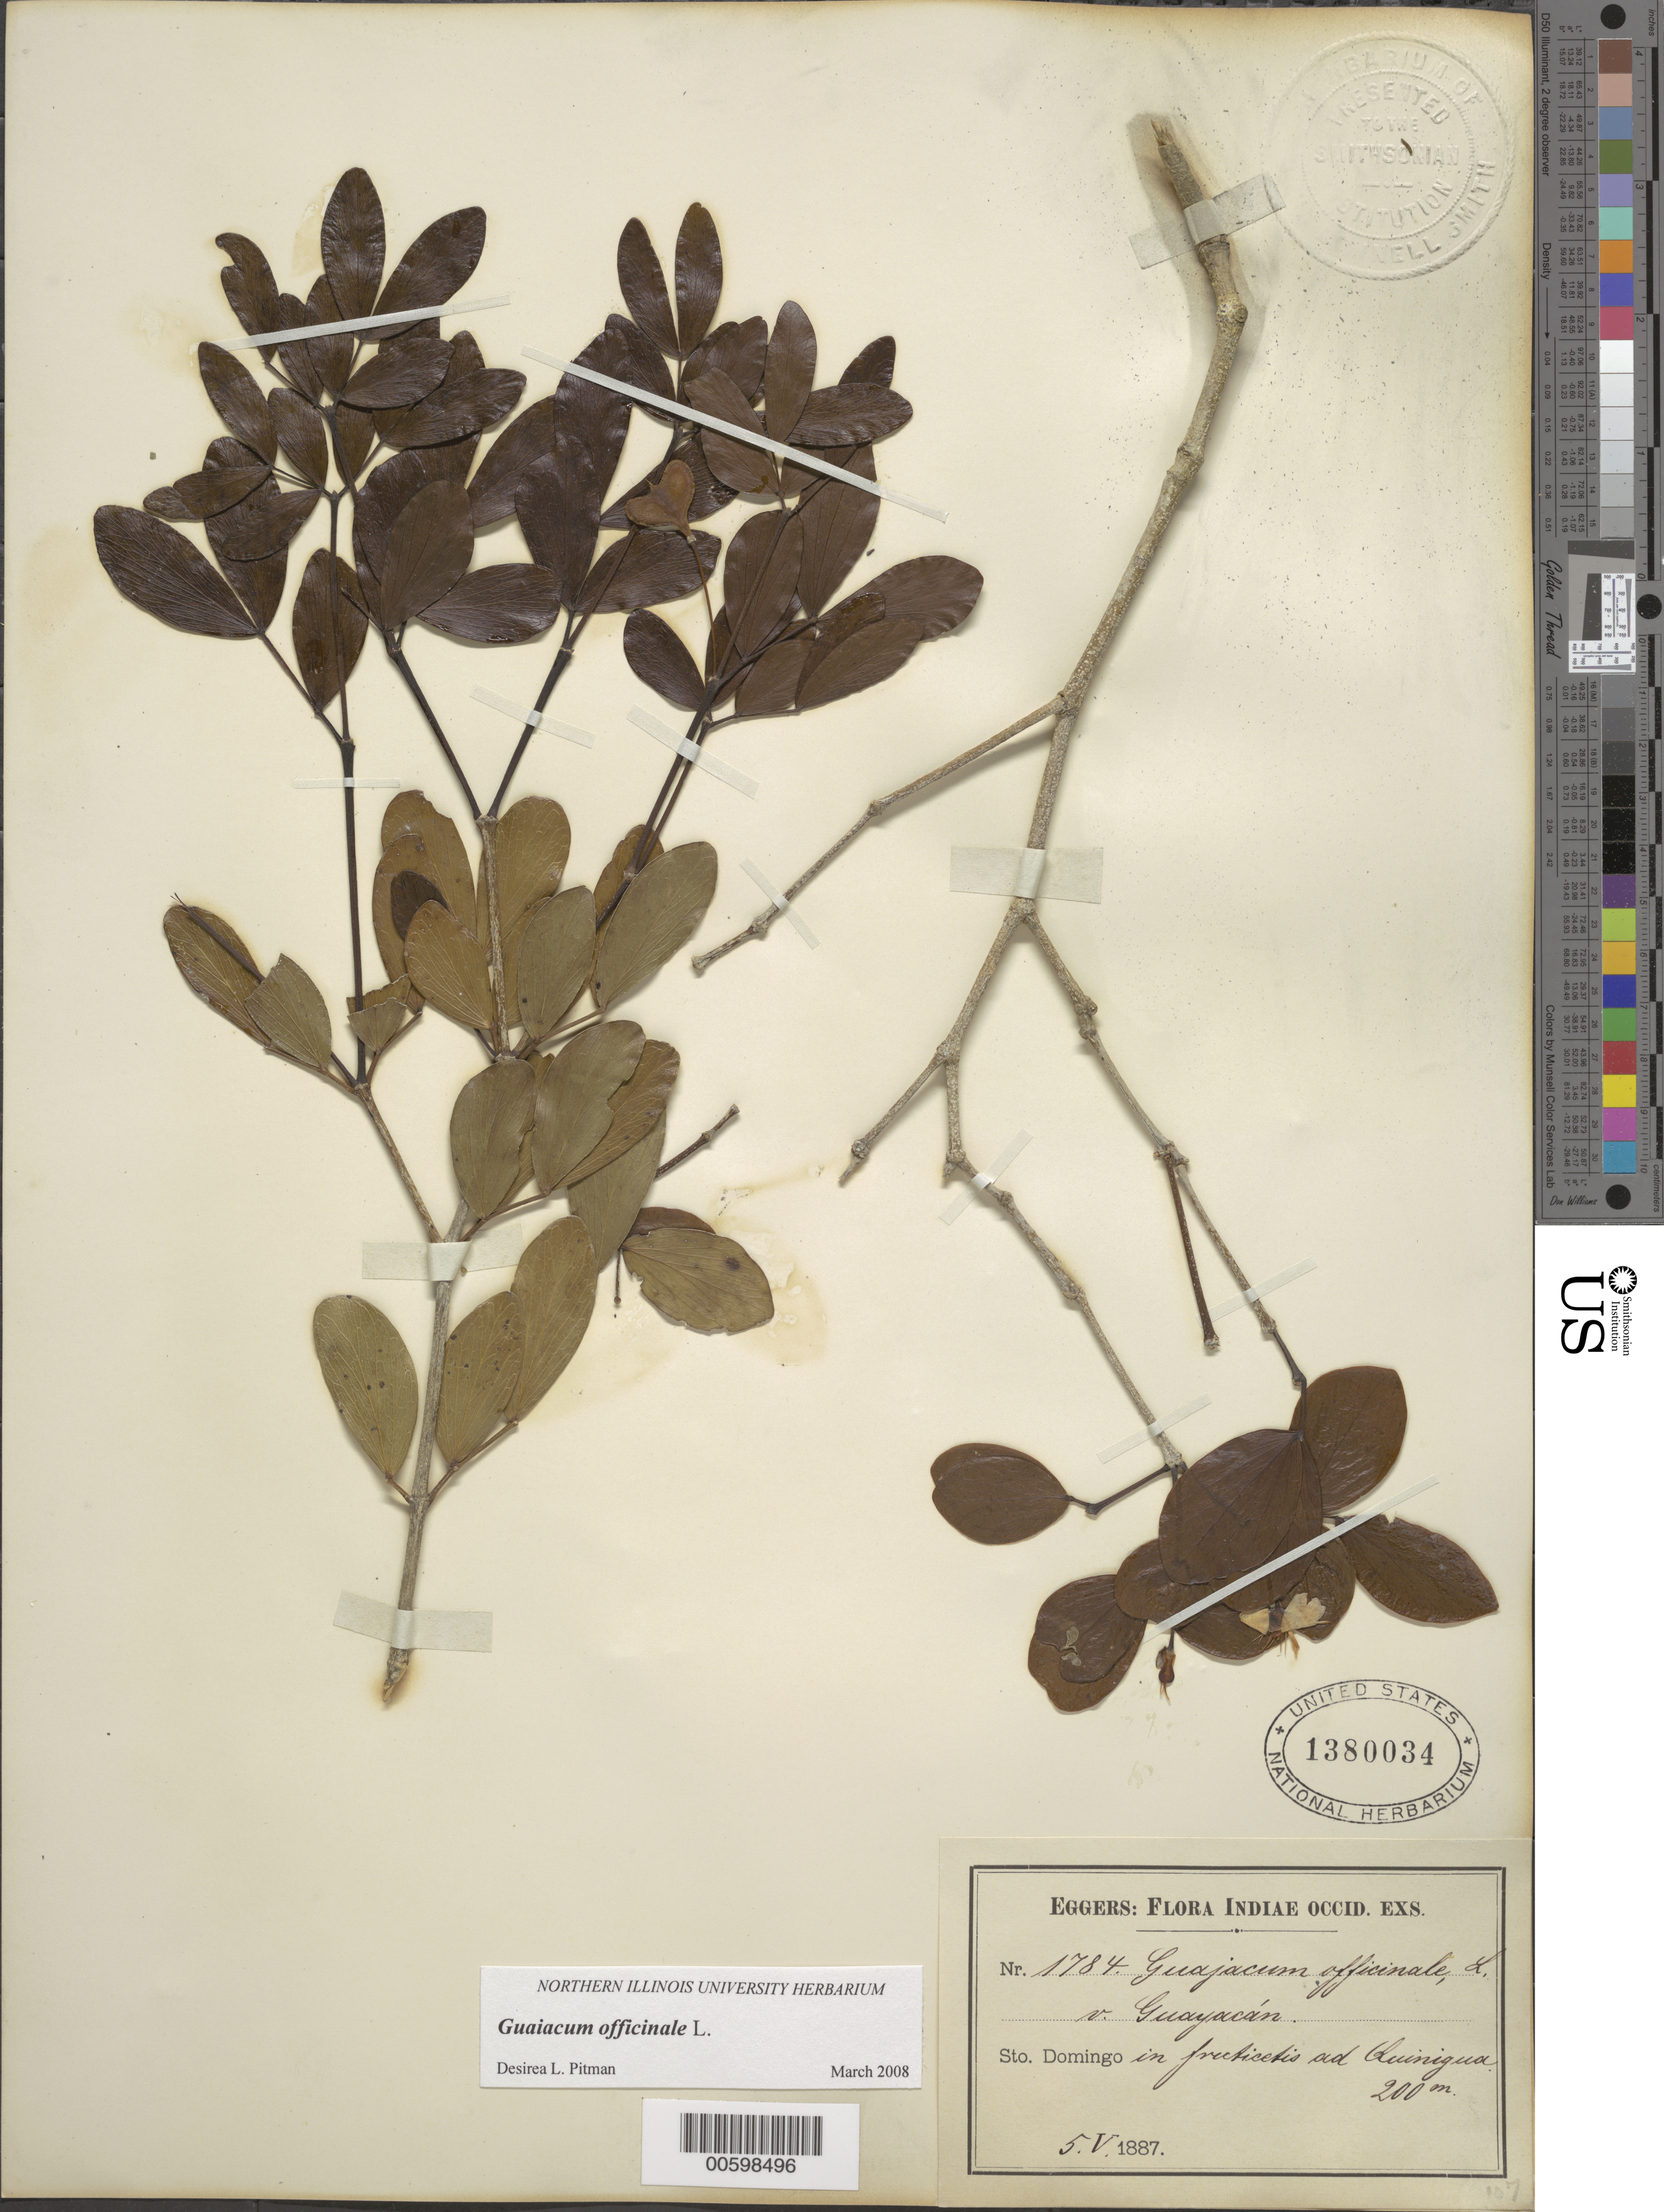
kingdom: Plantae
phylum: Tracheophyta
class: Magnoliopsida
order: Zygophyllales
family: Zygophyllaceae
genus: Guaiacum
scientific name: Guaiacum officinale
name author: L.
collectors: H. F. A. von Eggers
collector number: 1784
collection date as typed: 05 May 1887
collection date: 1887-05-05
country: Dominican Republic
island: Hispaniola Island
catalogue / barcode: US 1380034